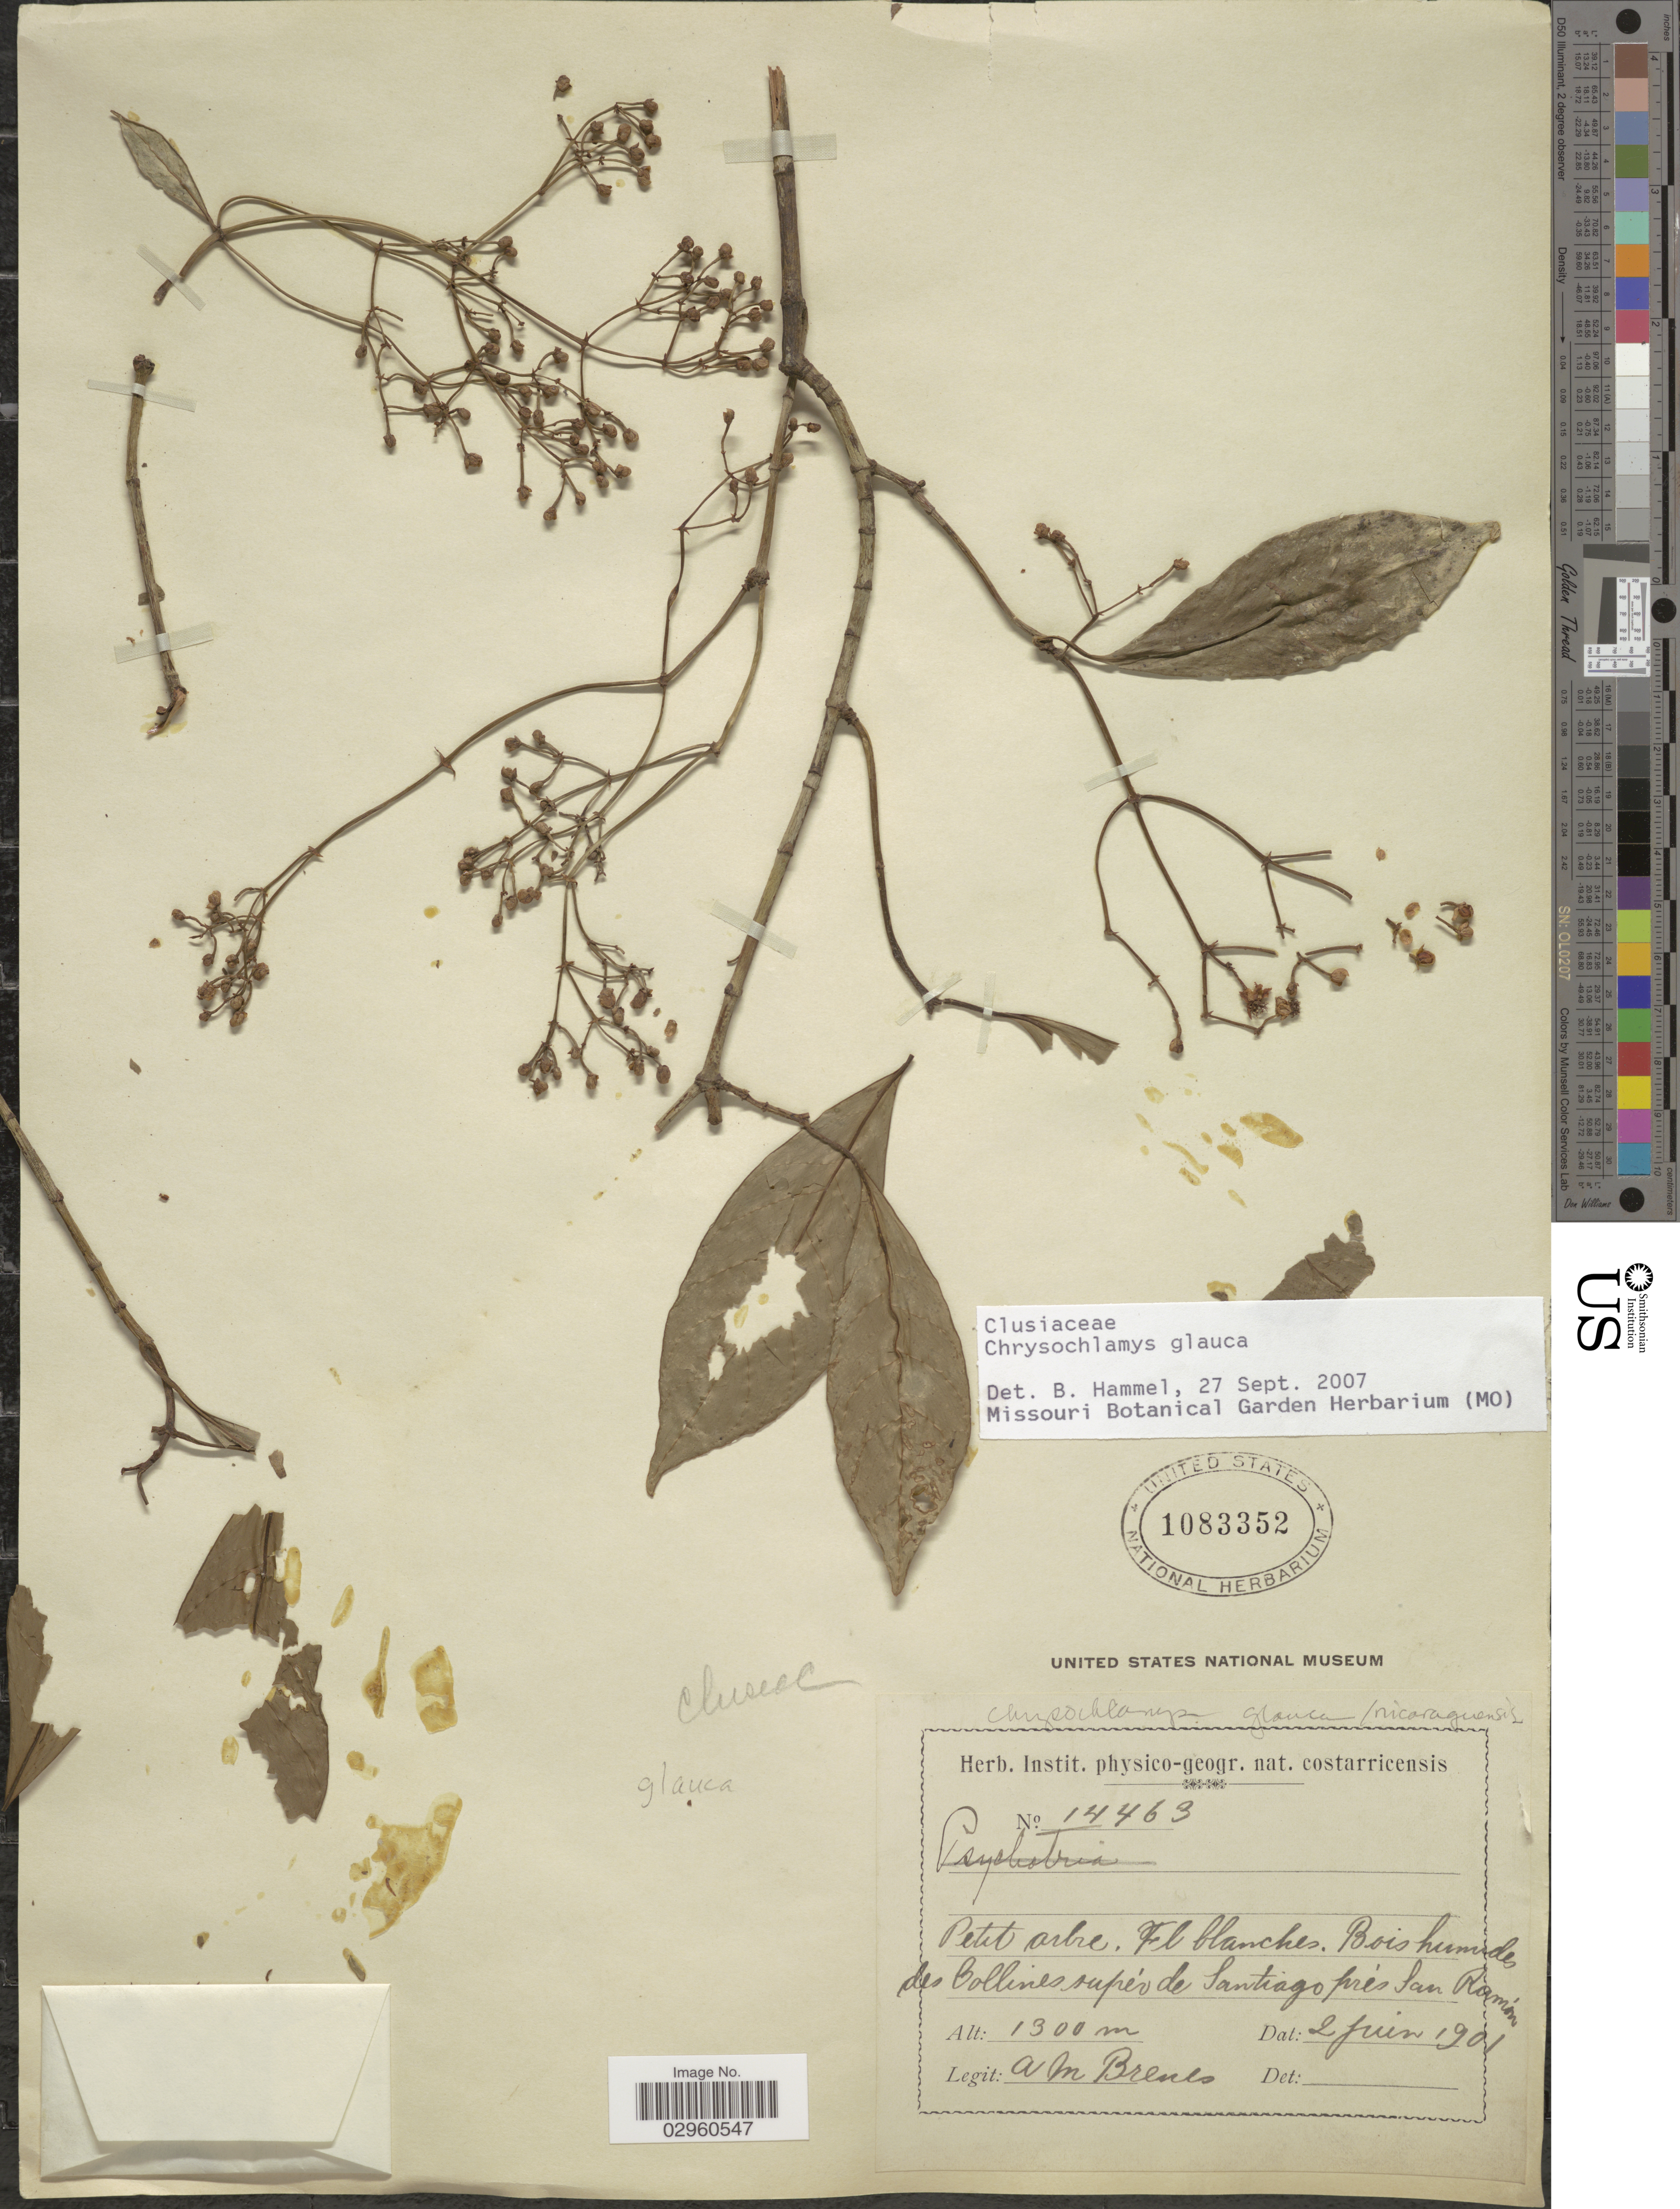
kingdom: Plantae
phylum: Tracheophyta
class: Magnoliopsida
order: Malpighiales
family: Clusiaceae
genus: Chrysochlamys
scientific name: Chrysochlamys glauca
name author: (Oerst. ex Planch. & Triana) Hemsl.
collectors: A. Brenes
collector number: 14463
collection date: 1901-06-02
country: Costa Rica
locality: Bois humides des Collines supér de Santiago près San Ramón.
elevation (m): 1300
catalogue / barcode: US 1083352